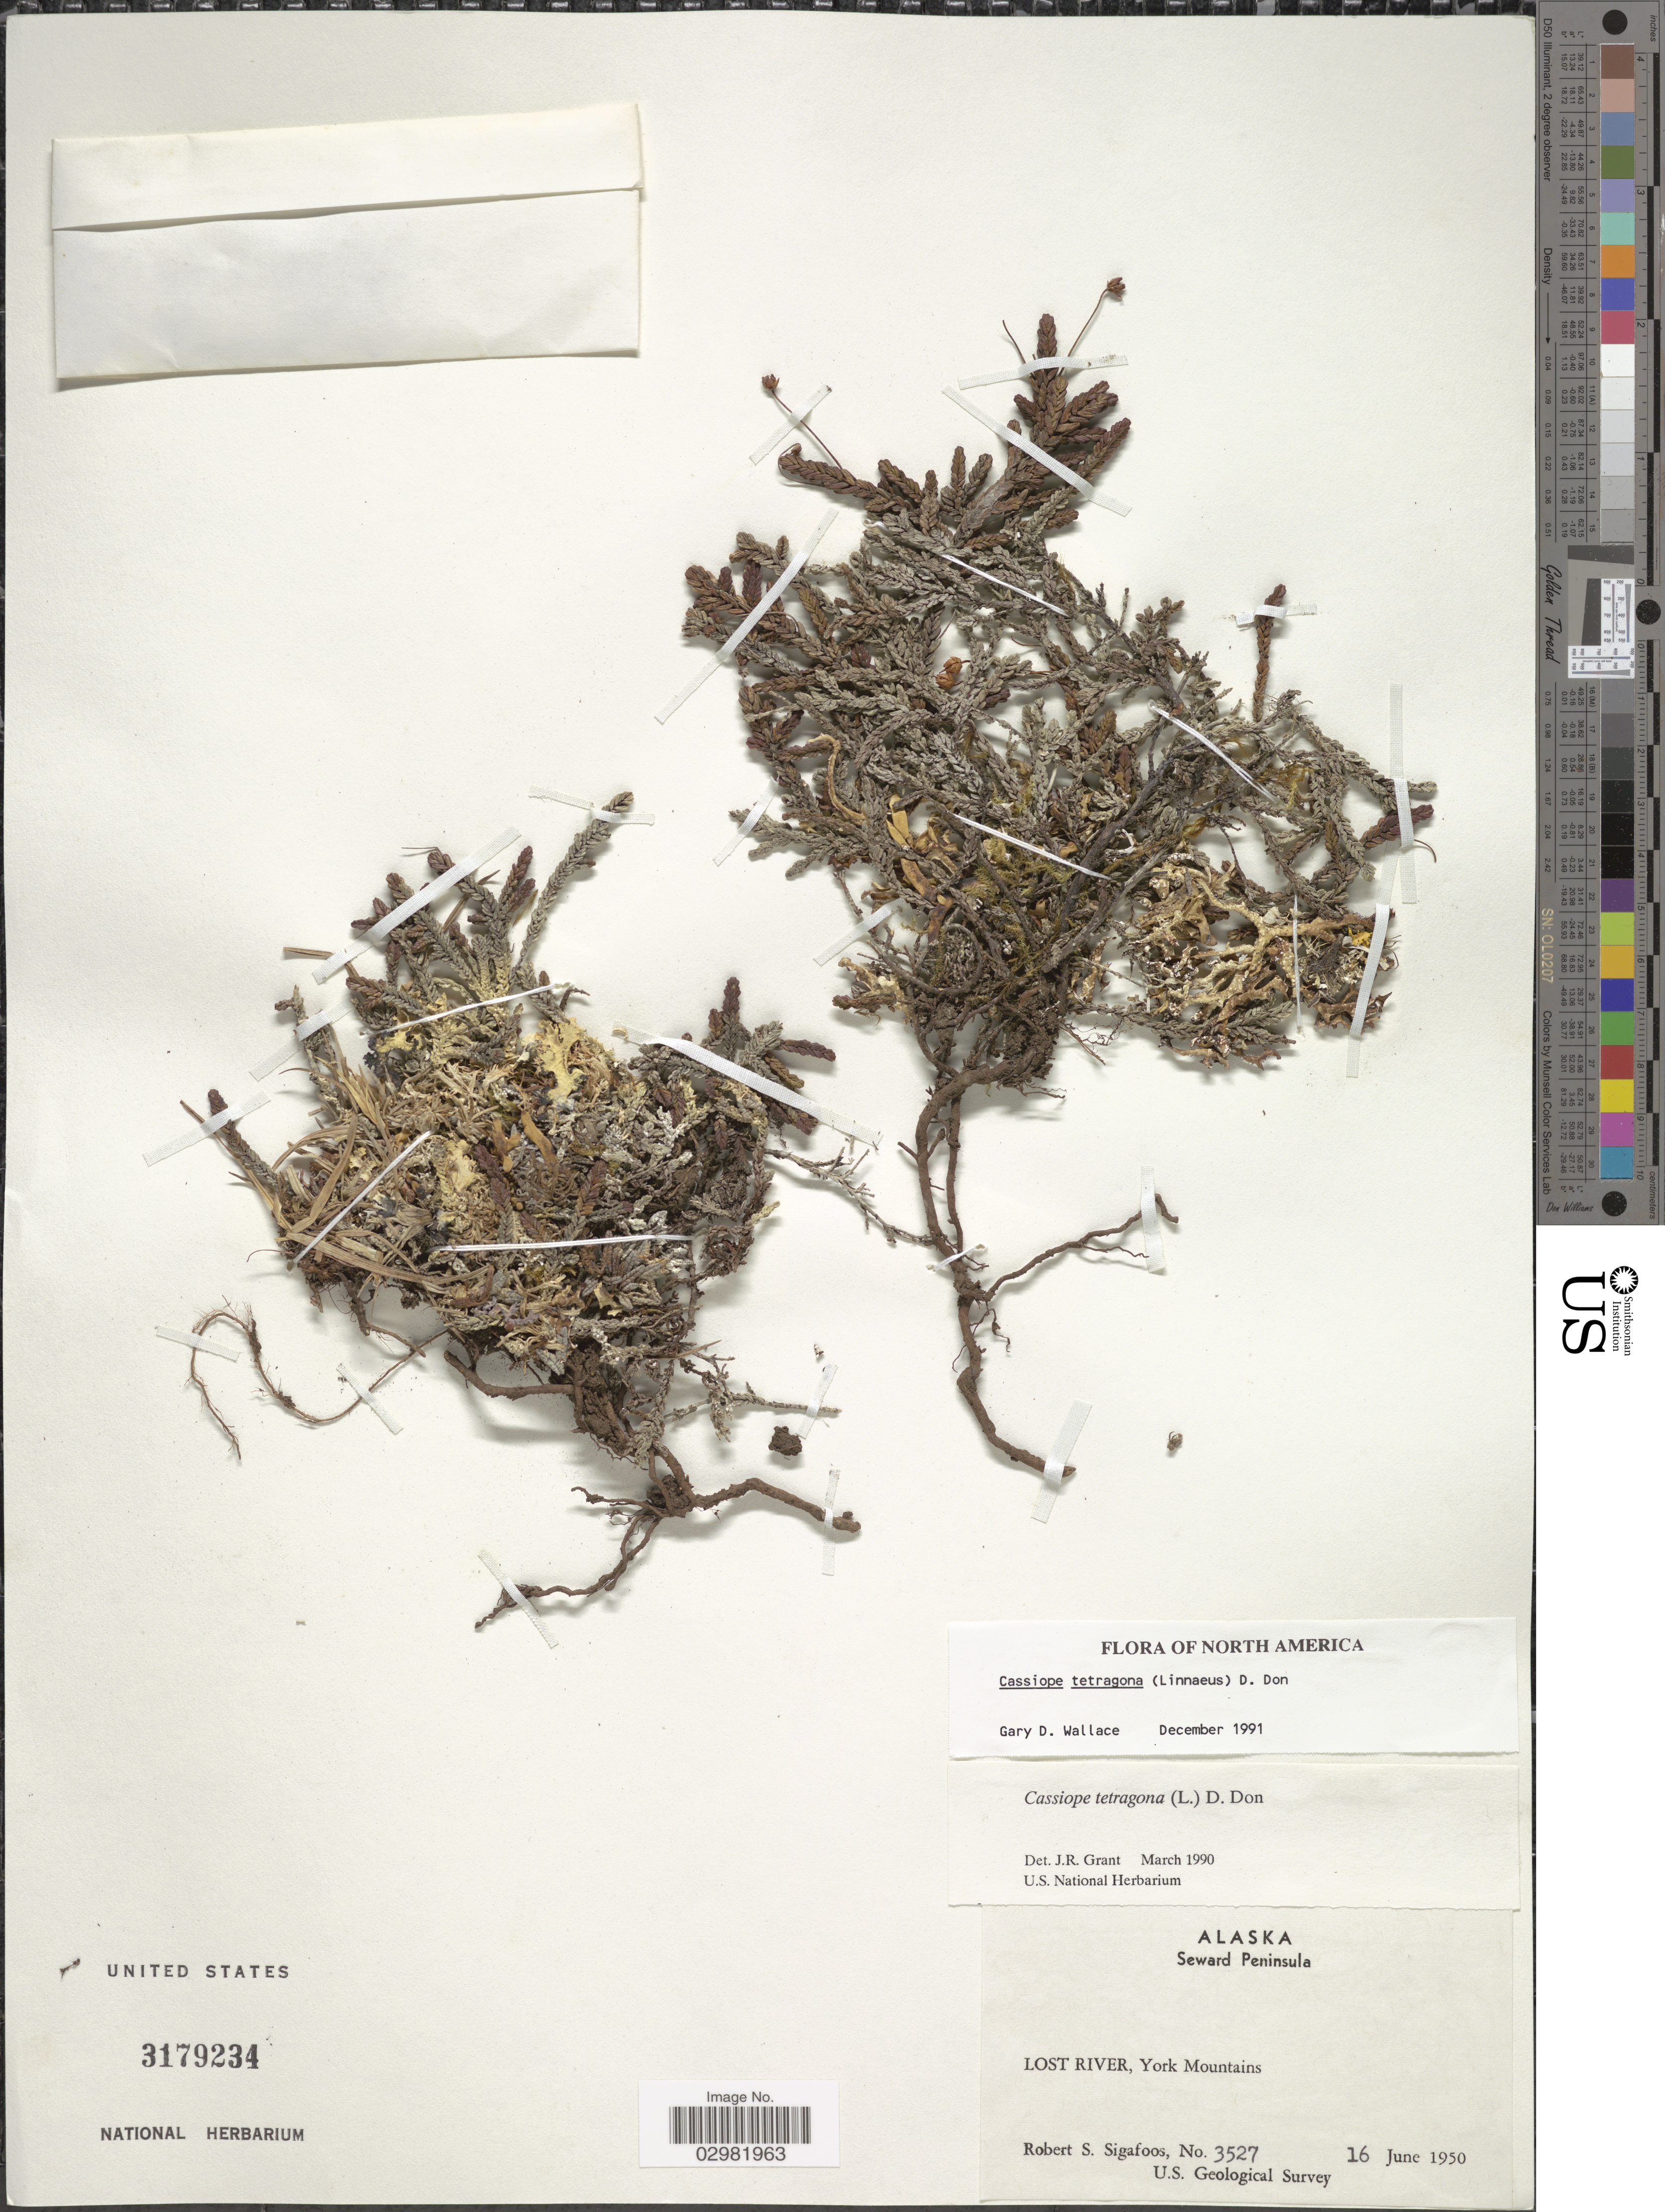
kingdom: Plantae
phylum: Tracheophyta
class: Magnoliopsida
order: Ericales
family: Ericaceae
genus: Cassiope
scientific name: Cassiope tetragona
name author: (L.) D. Don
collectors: R. Sigafoos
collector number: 3527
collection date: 1950-06-16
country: United States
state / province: Alaska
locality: Seward Peninsula, Lost River, York Mountains.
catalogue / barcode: US 3179234